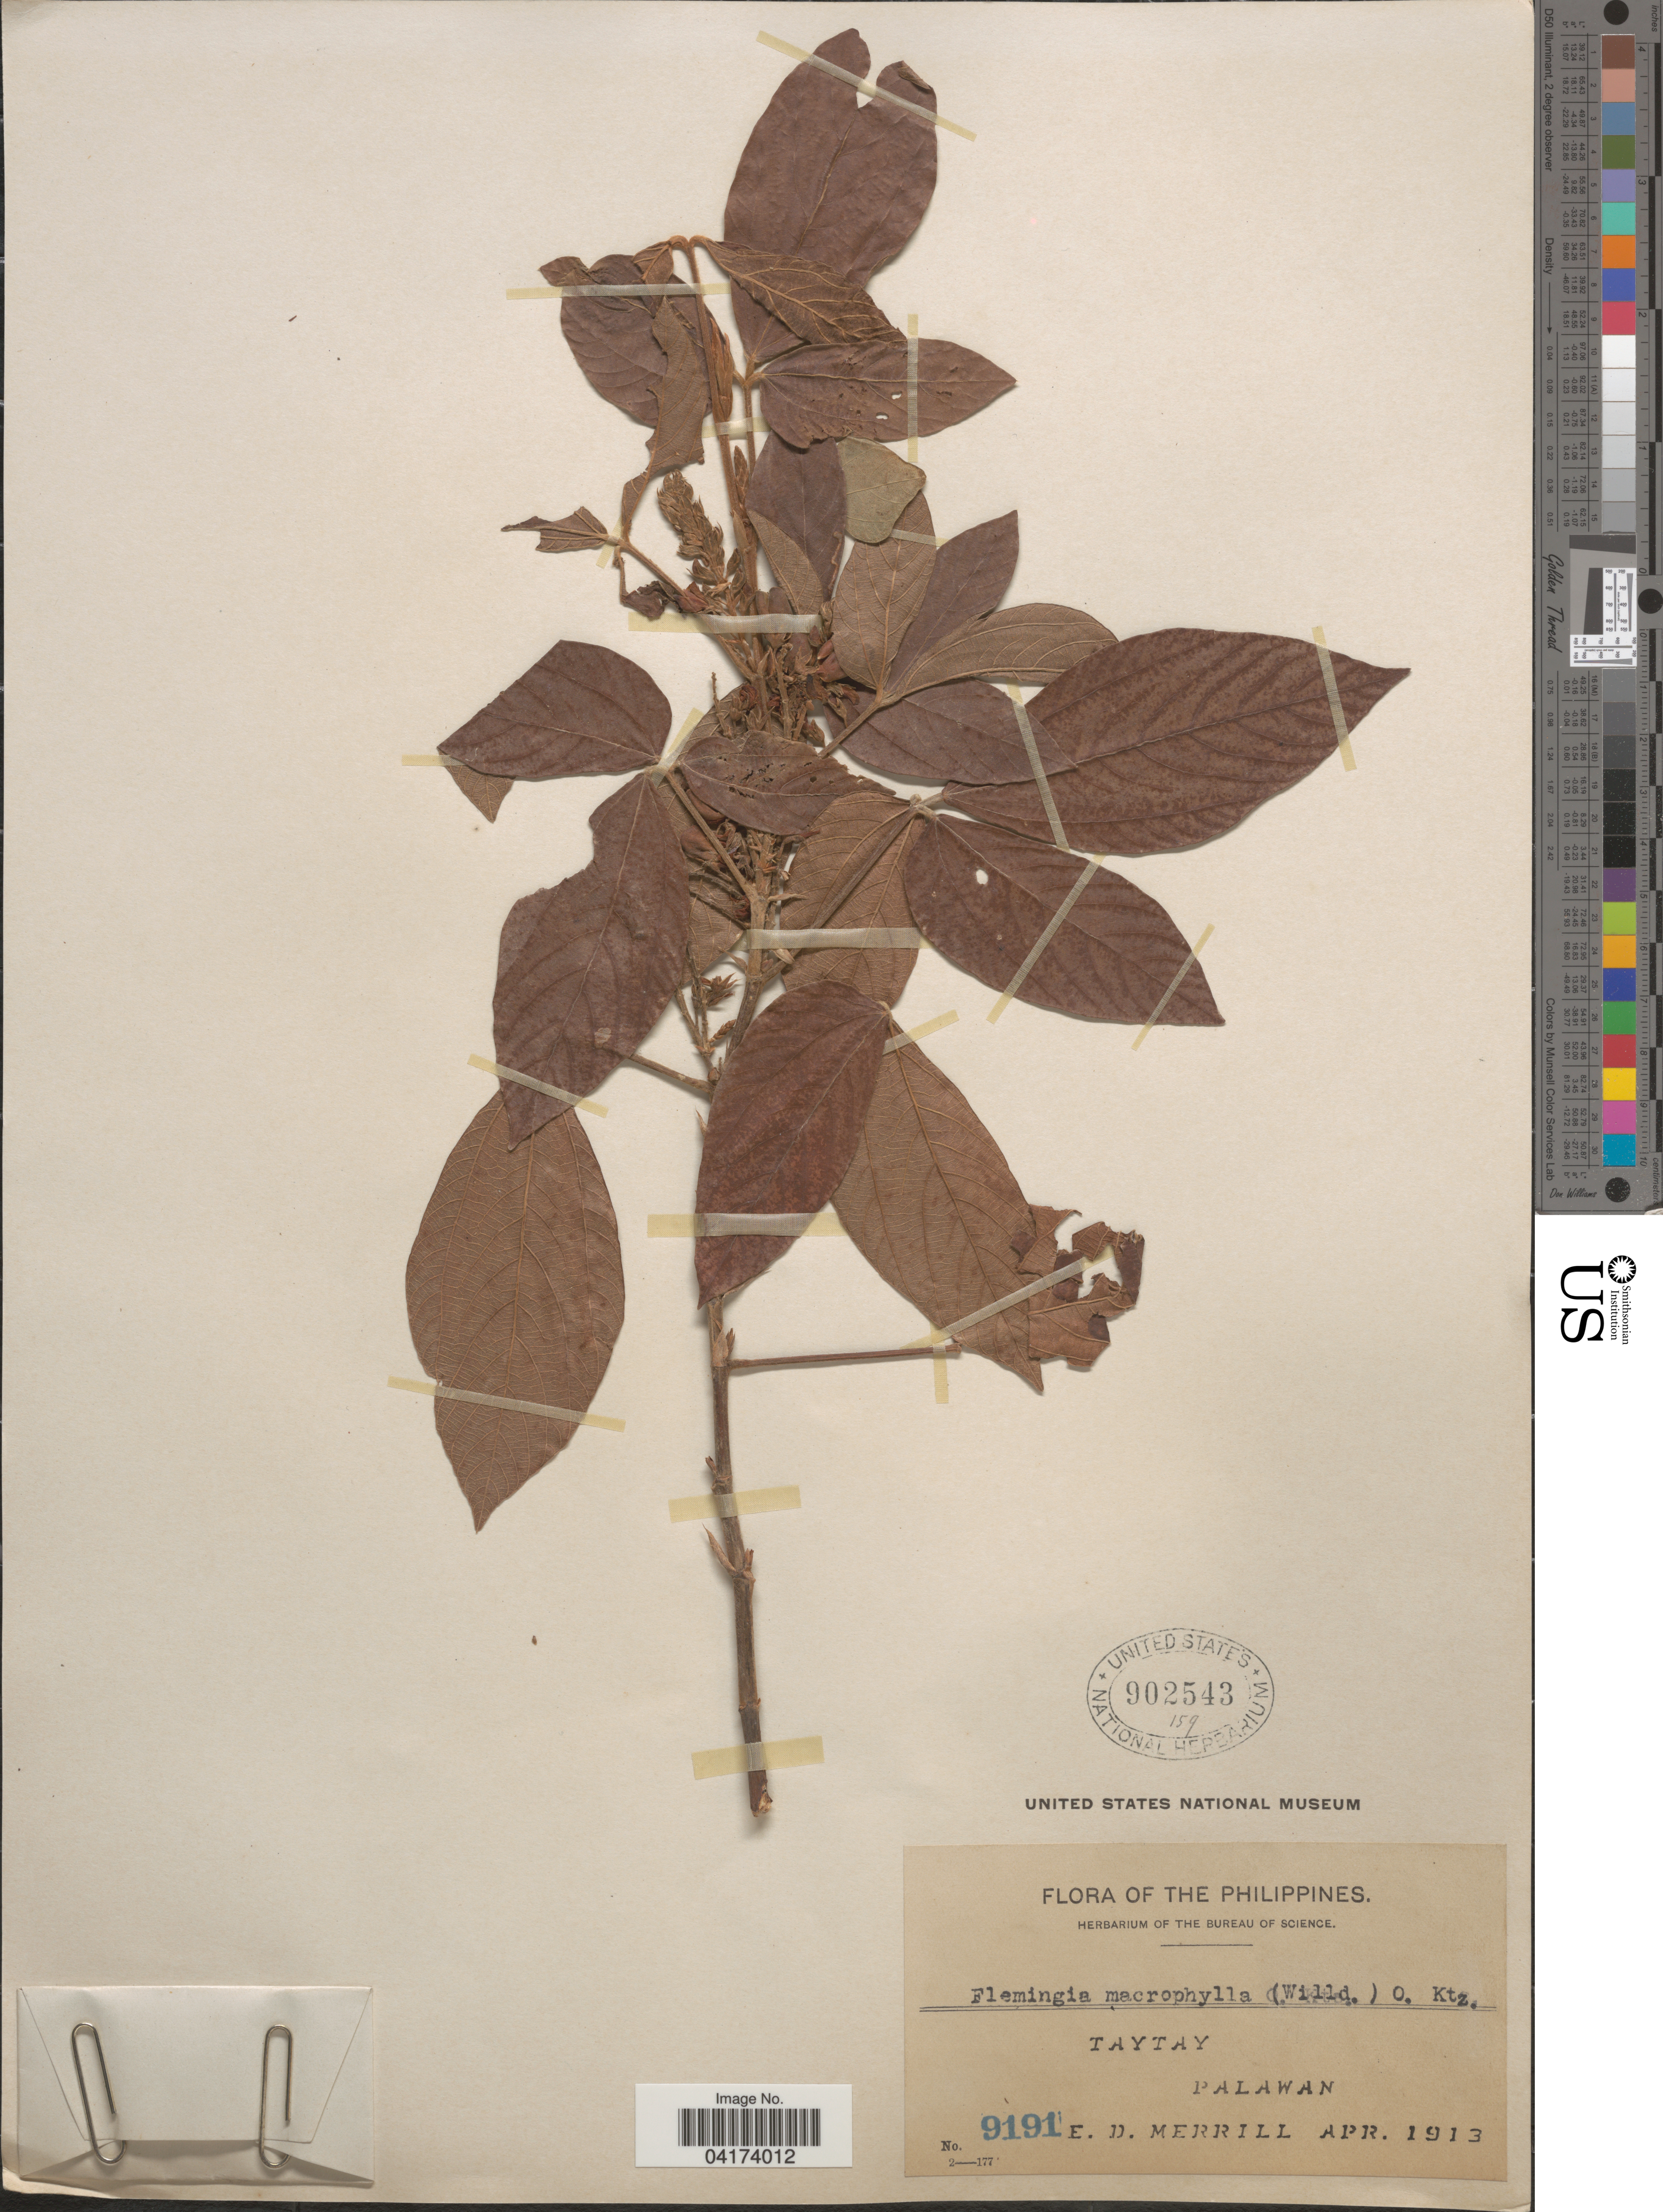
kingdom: Plantae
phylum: Tracheophyta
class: Magnoliopsida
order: Fabales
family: Fabaceae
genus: Flemingia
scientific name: Flemingia macrophylla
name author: (Willd.) Kuntze ex Merr.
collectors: E. D. Merrill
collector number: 9191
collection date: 1913-04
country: Philippines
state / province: Mimaropa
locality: Taytay. Palawan.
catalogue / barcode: US 902543